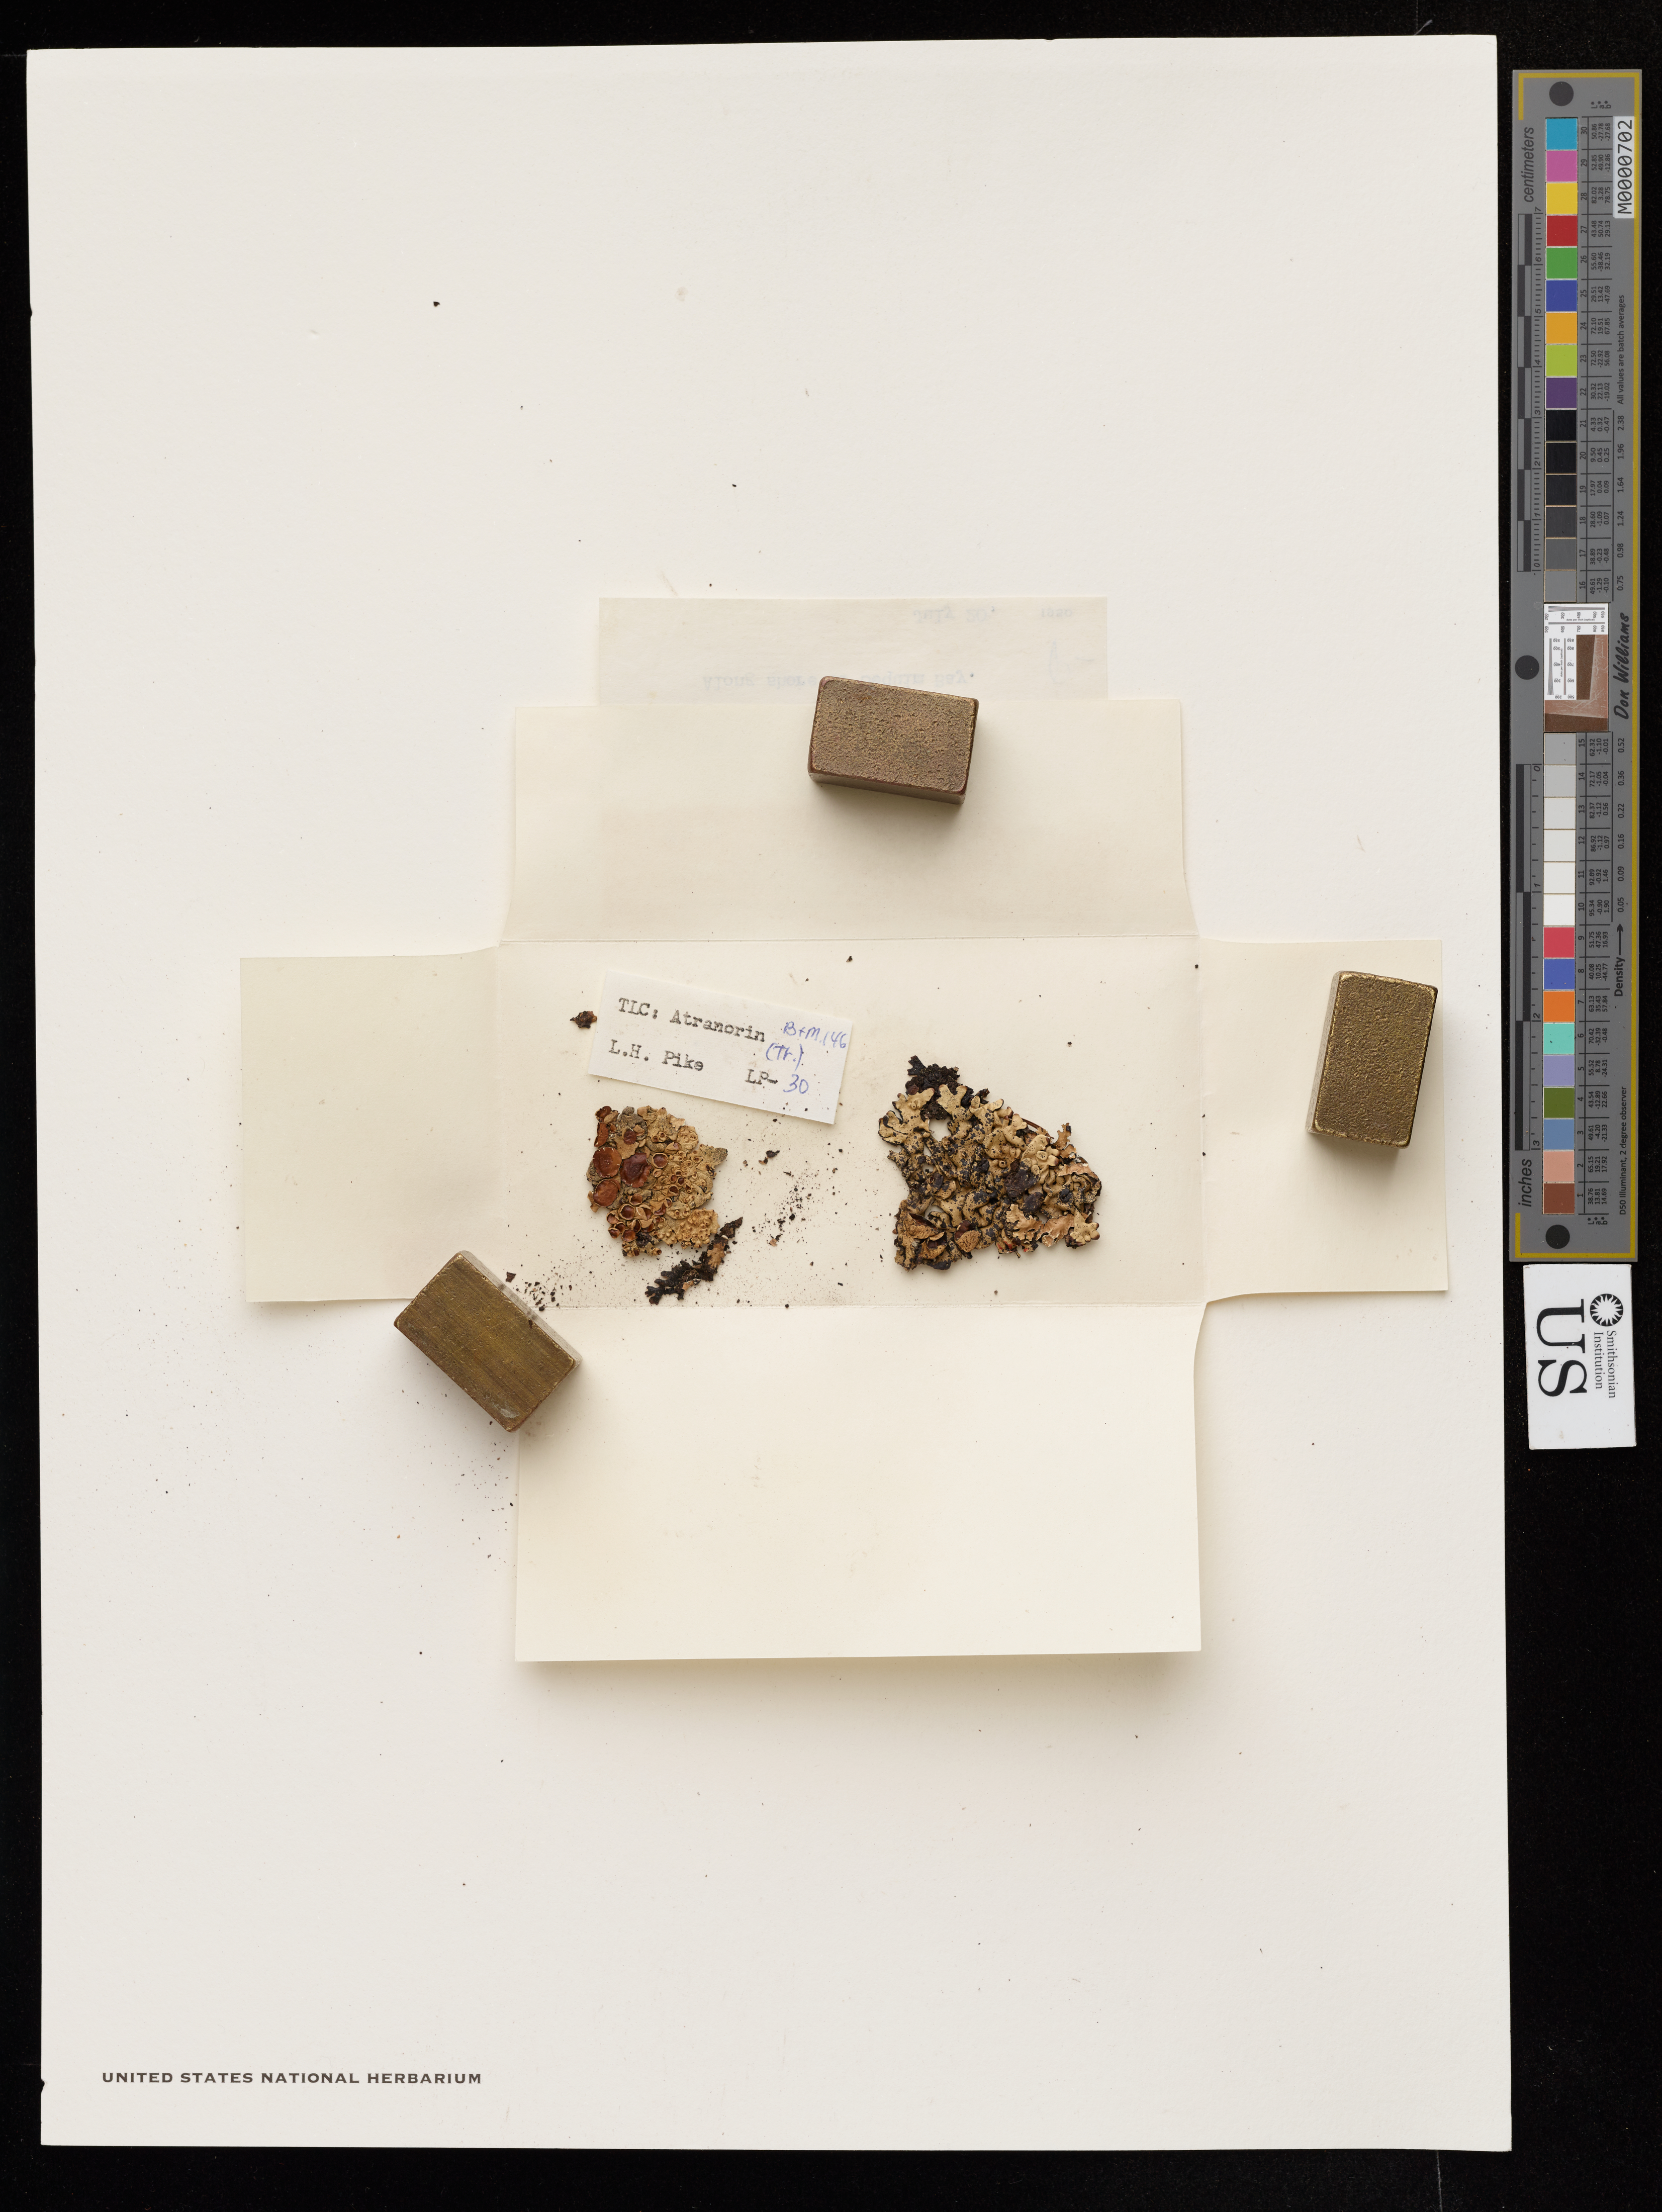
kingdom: Fungi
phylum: Ascomycota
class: Lecanoromycetes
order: Lecanorales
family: Parmeliaceae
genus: Hypogymnia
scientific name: Hypogymnia apinnata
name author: Goward & McCune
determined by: McCune, B.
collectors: B. I. Brown & W. Muenscher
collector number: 146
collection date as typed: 20 Jul 1950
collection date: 1950-07-20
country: United States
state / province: Washington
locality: Olympic Peninsula, Sequim Bay